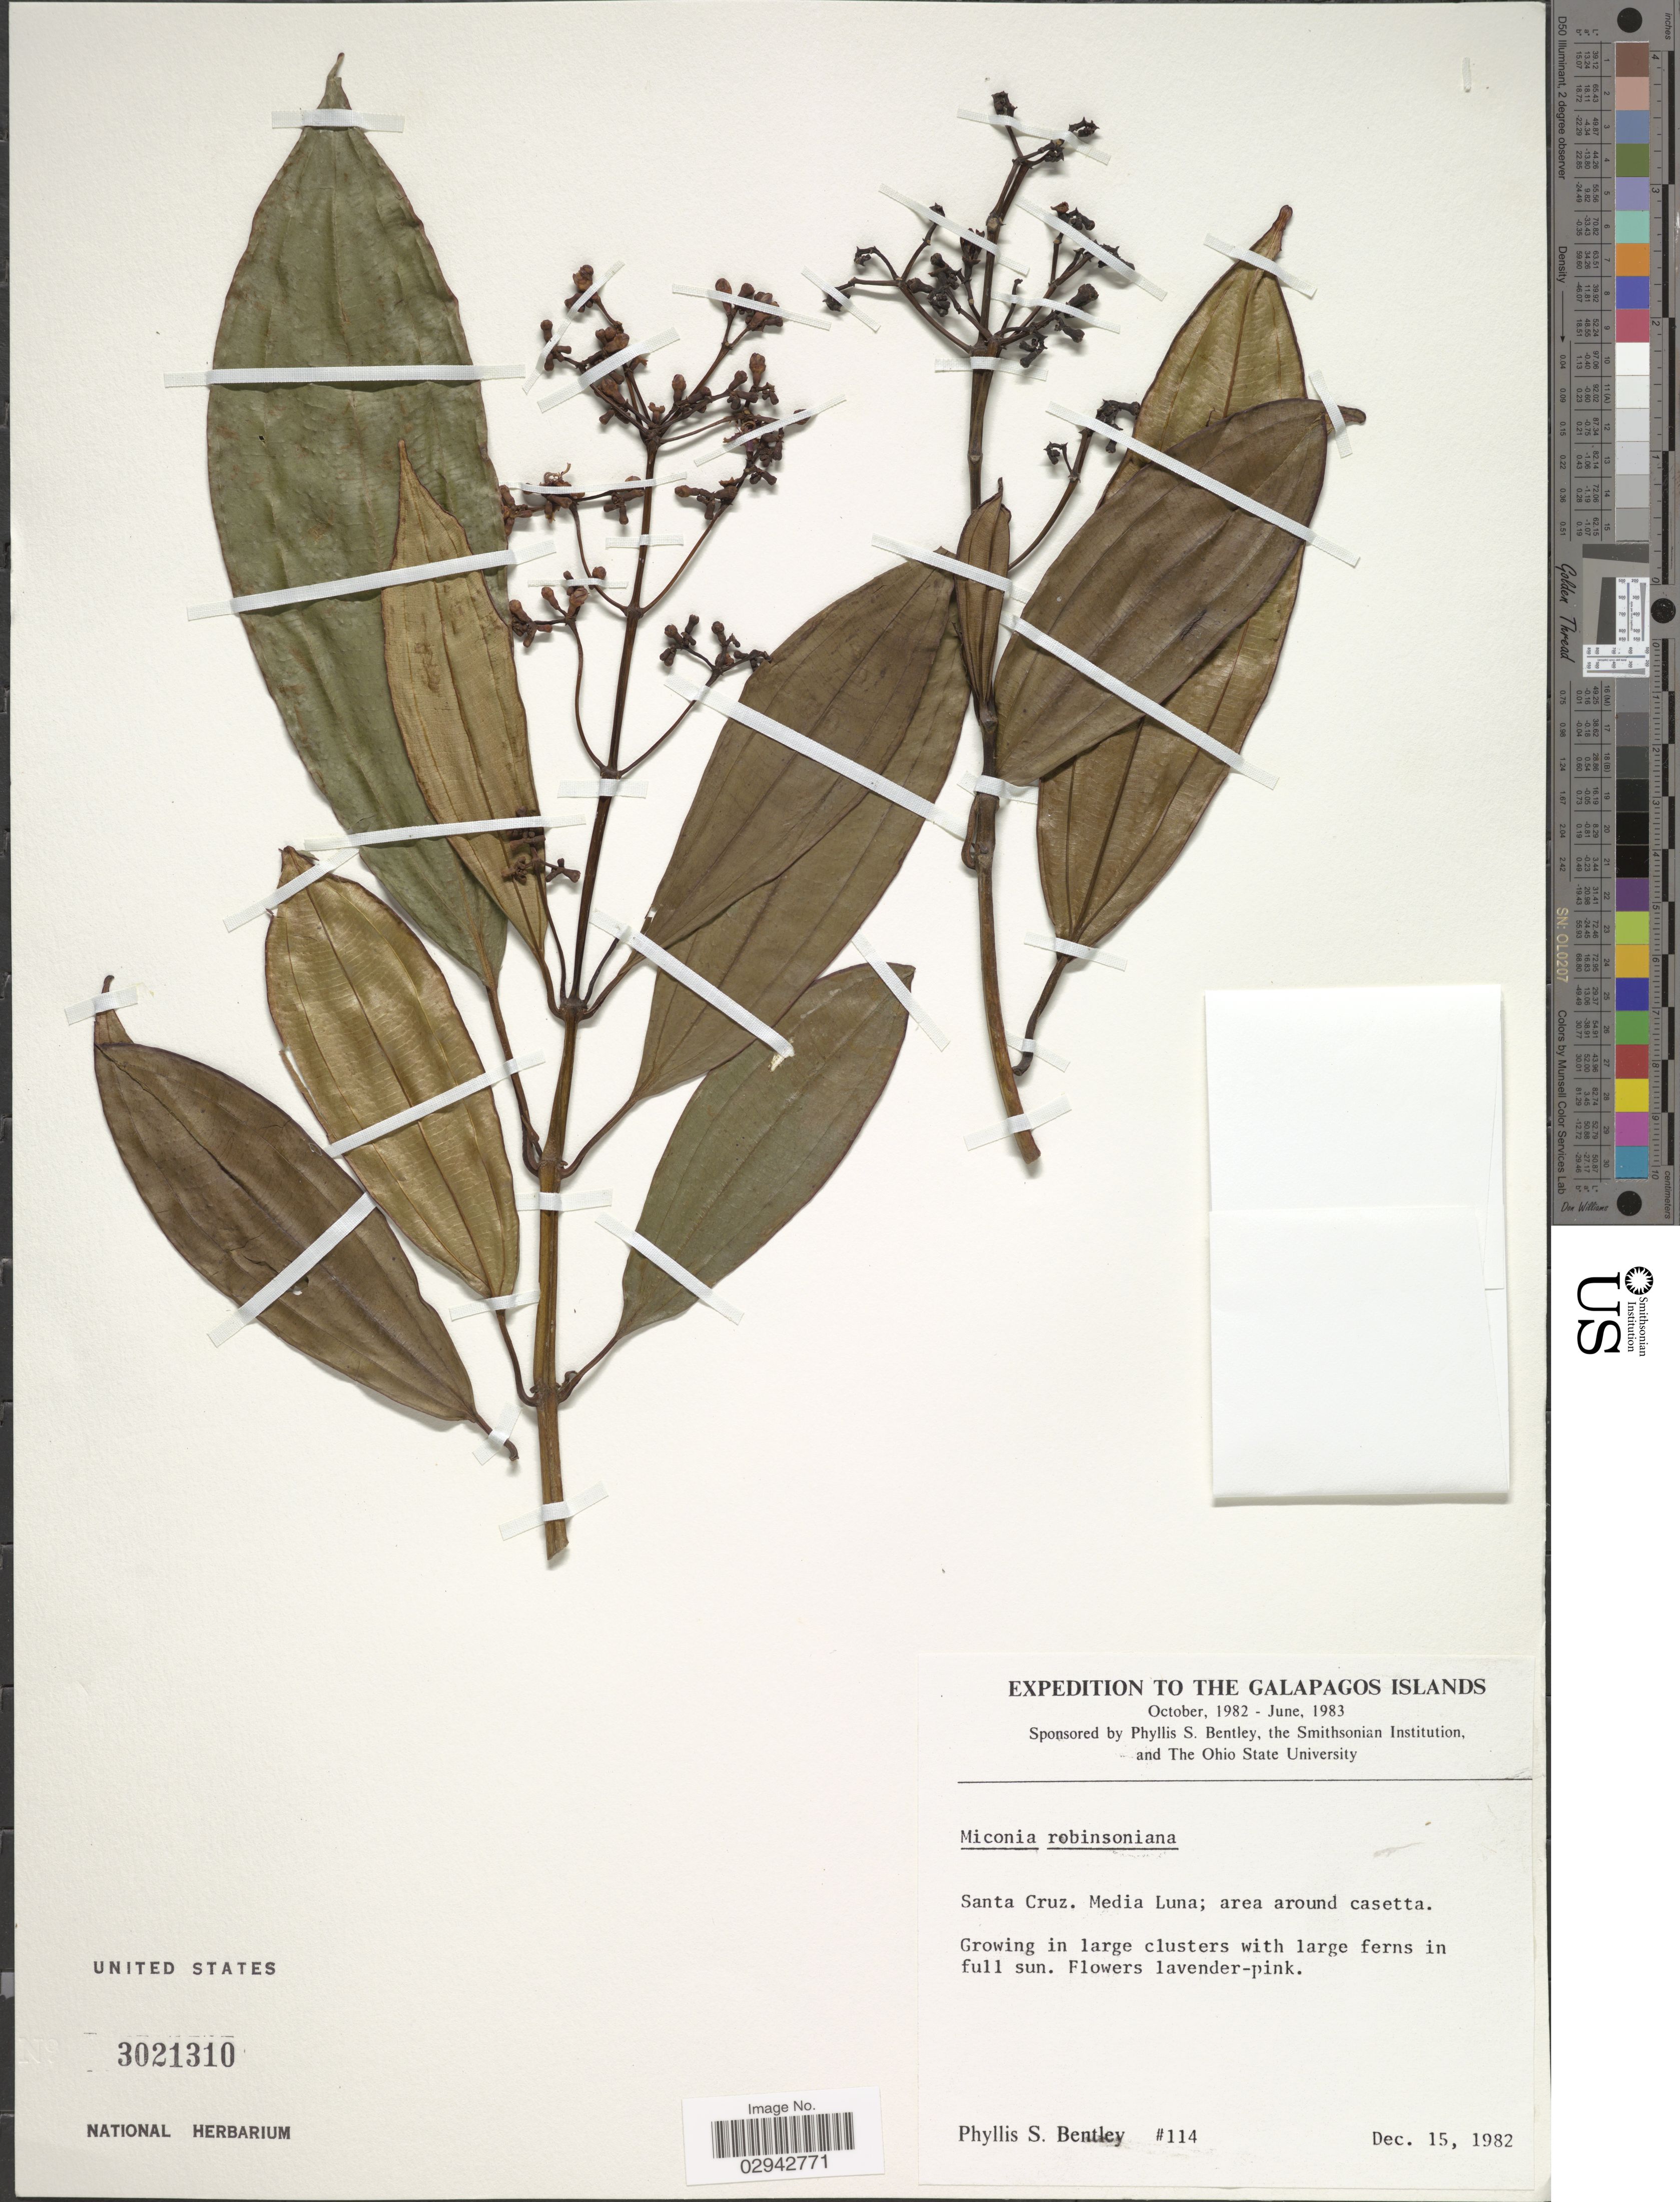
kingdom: Plantae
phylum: Tracheophyta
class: Magnoliopsida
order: Myrtales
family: Melastomataceae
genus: Miconia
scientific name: Miconia robinsoniana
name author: Cogn.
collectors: P. S. Bentley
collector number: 114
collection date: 1982-12-15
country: Ecuador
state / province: Colón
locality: The Galapagos Islands. Santa Cruz. Media Luna; area around casetta.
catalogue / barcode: US 3021310